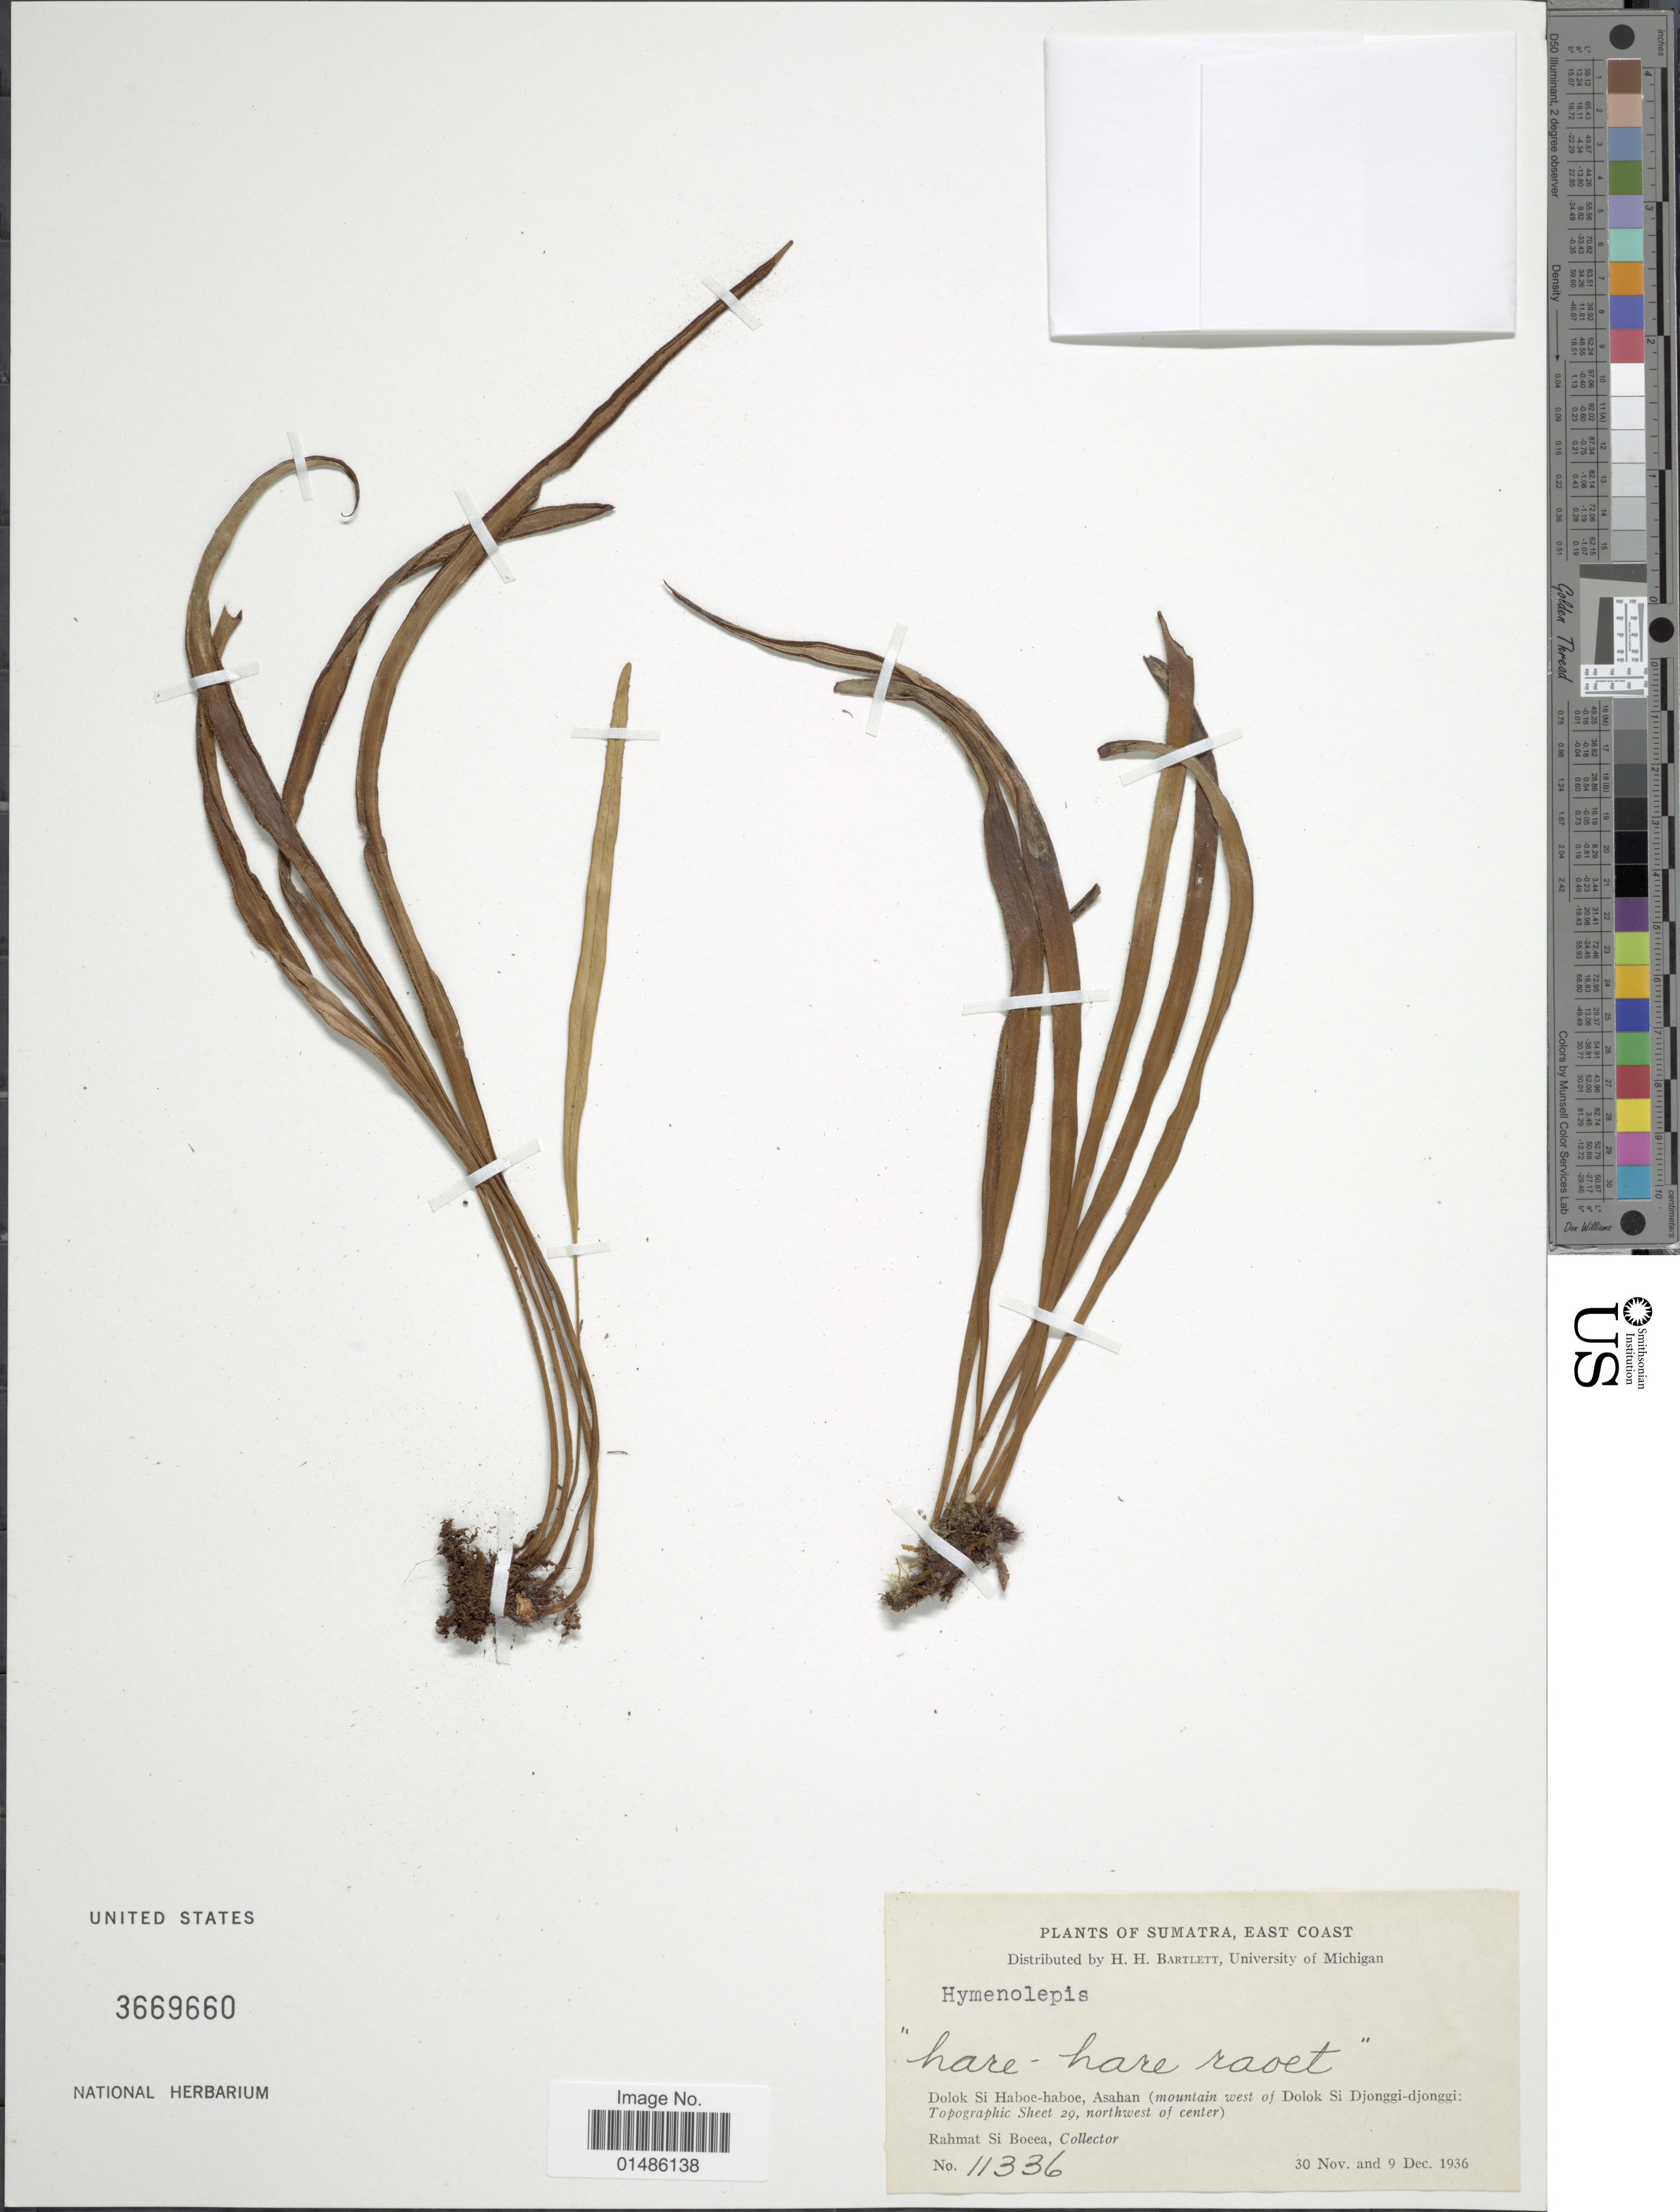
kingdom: Plantae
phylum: Tracheophyta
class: Polypodiopsida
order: Polypodiales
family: Pteridaceae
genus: Haplopteris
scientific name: Haplopteris sp.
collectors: Rahmat Si Boeea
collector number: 11336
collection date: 1936-11-30/1936-12-09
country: Indonesia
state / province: Sumatra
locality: East Coast. Dolok Si Haboe-haboe, Asahan (mountain west of Dolok Si Djonggi-djonggi: Topographic Sheet 29, northwest of center).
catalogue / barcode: US 3669660